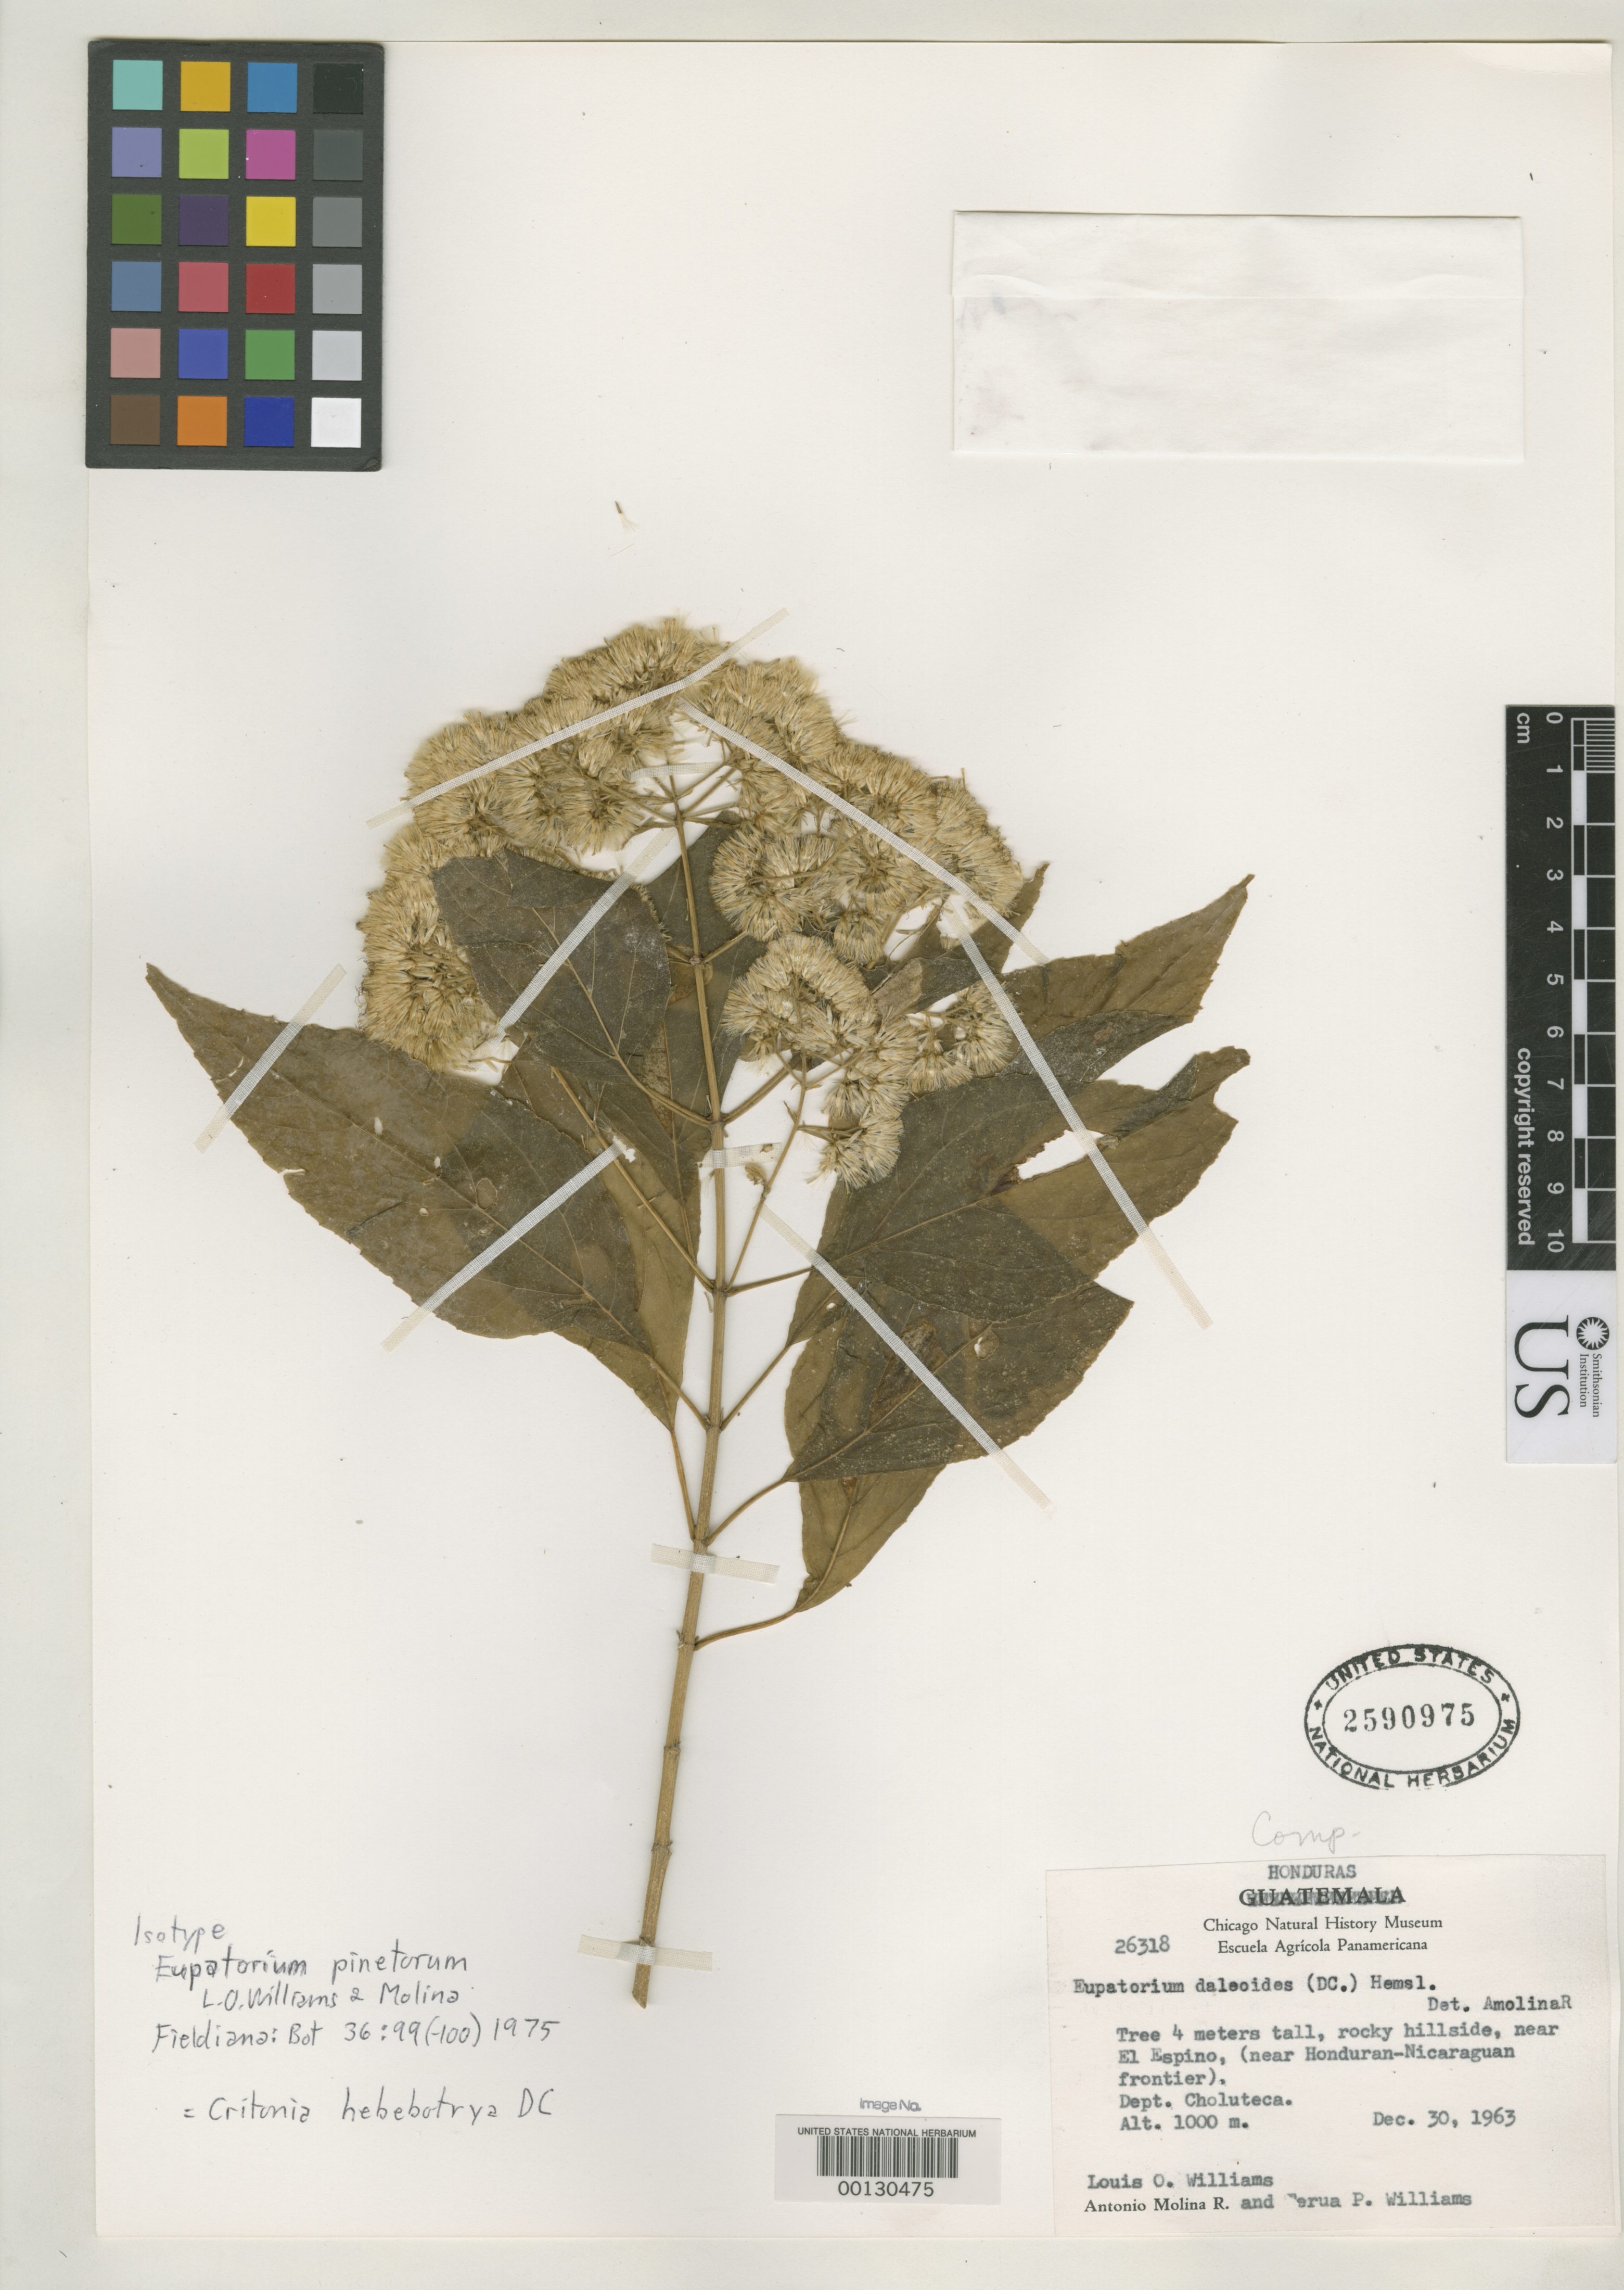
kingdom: Plantae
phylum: Tracheophyta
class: Magnoliopsida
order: Asterales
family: Asteraceae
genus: Eupatorium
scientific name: Eupatorium pinetorum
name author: L.O. Williams & Ant. Molina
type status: Isotype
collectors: L. O. Williams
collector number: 26318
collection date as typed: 30 Dec 1963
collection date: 1963-12-30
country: Honduras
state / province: Choluteca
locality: Near El Espino.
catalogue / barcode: US 2590975